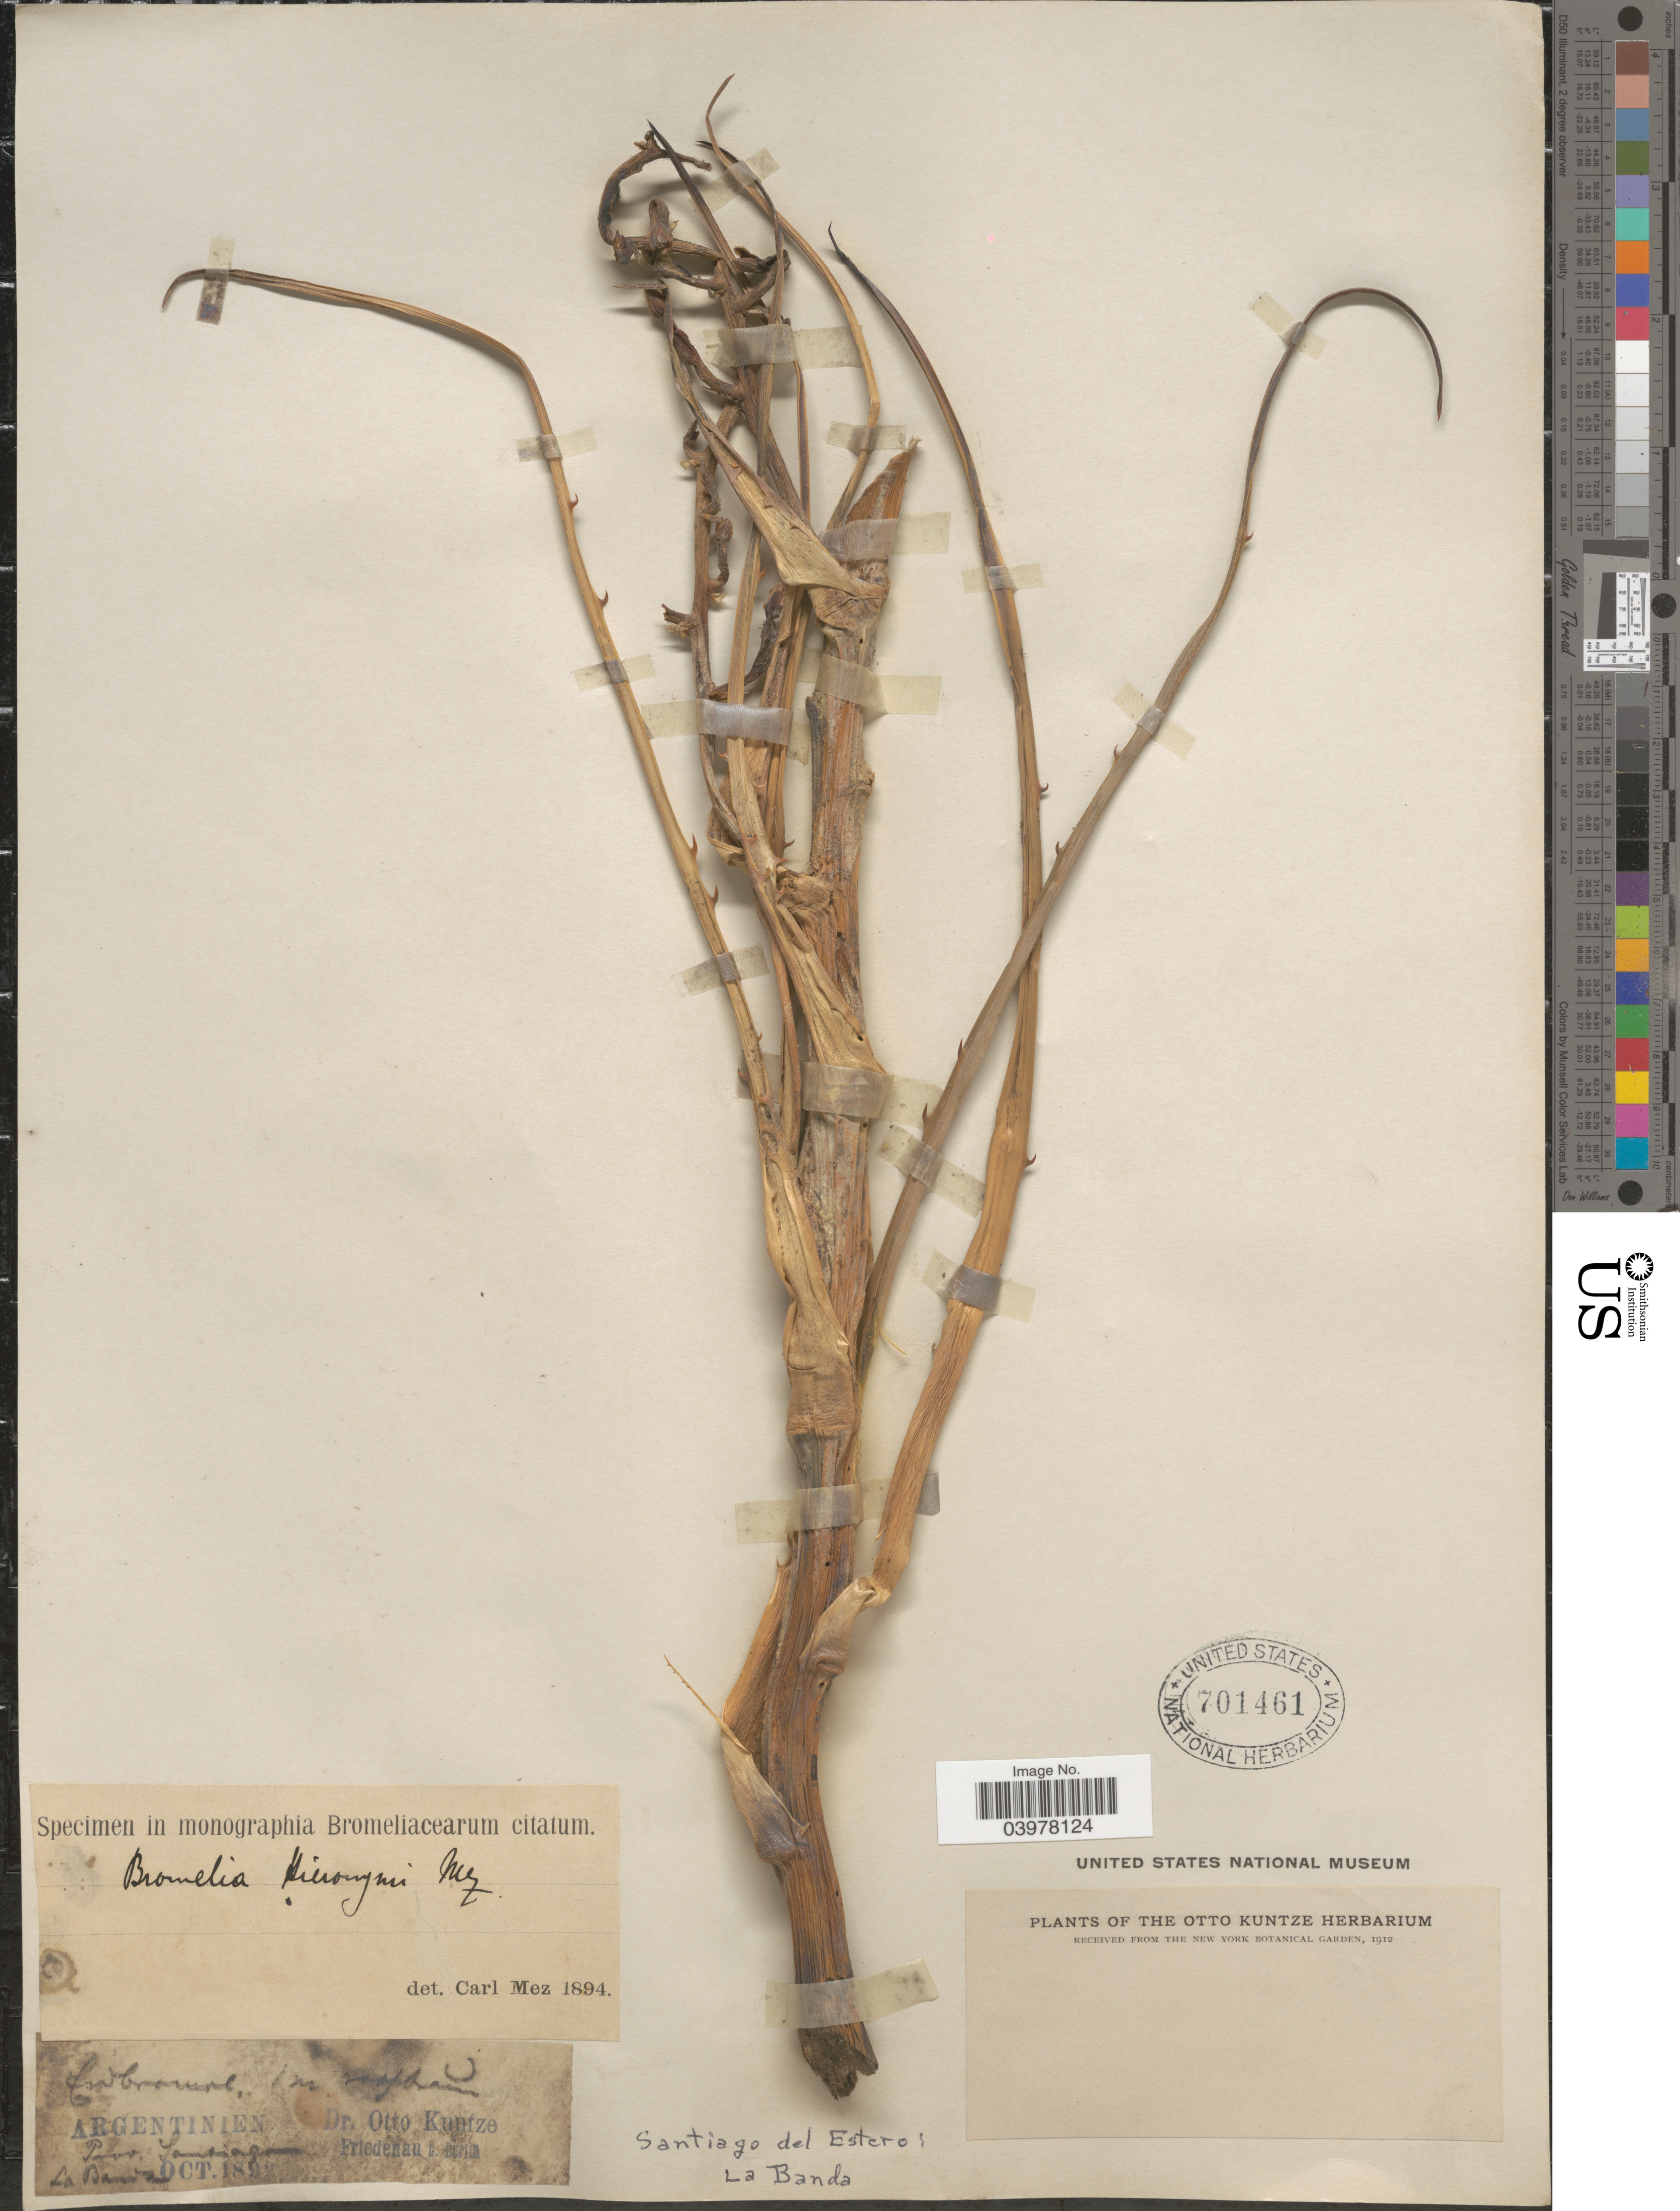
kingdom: Plantae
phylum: Tracheophyta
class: Liliopsida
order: Poales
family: Bromeliaceae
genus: Bromelia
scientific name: Bromelia hieronymi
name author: Mez in Mart.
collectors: C.E.O. Kuntze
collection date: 1892-10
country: Argentina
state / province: Santiago del Estero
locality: La Banda.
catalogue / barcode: US 701461